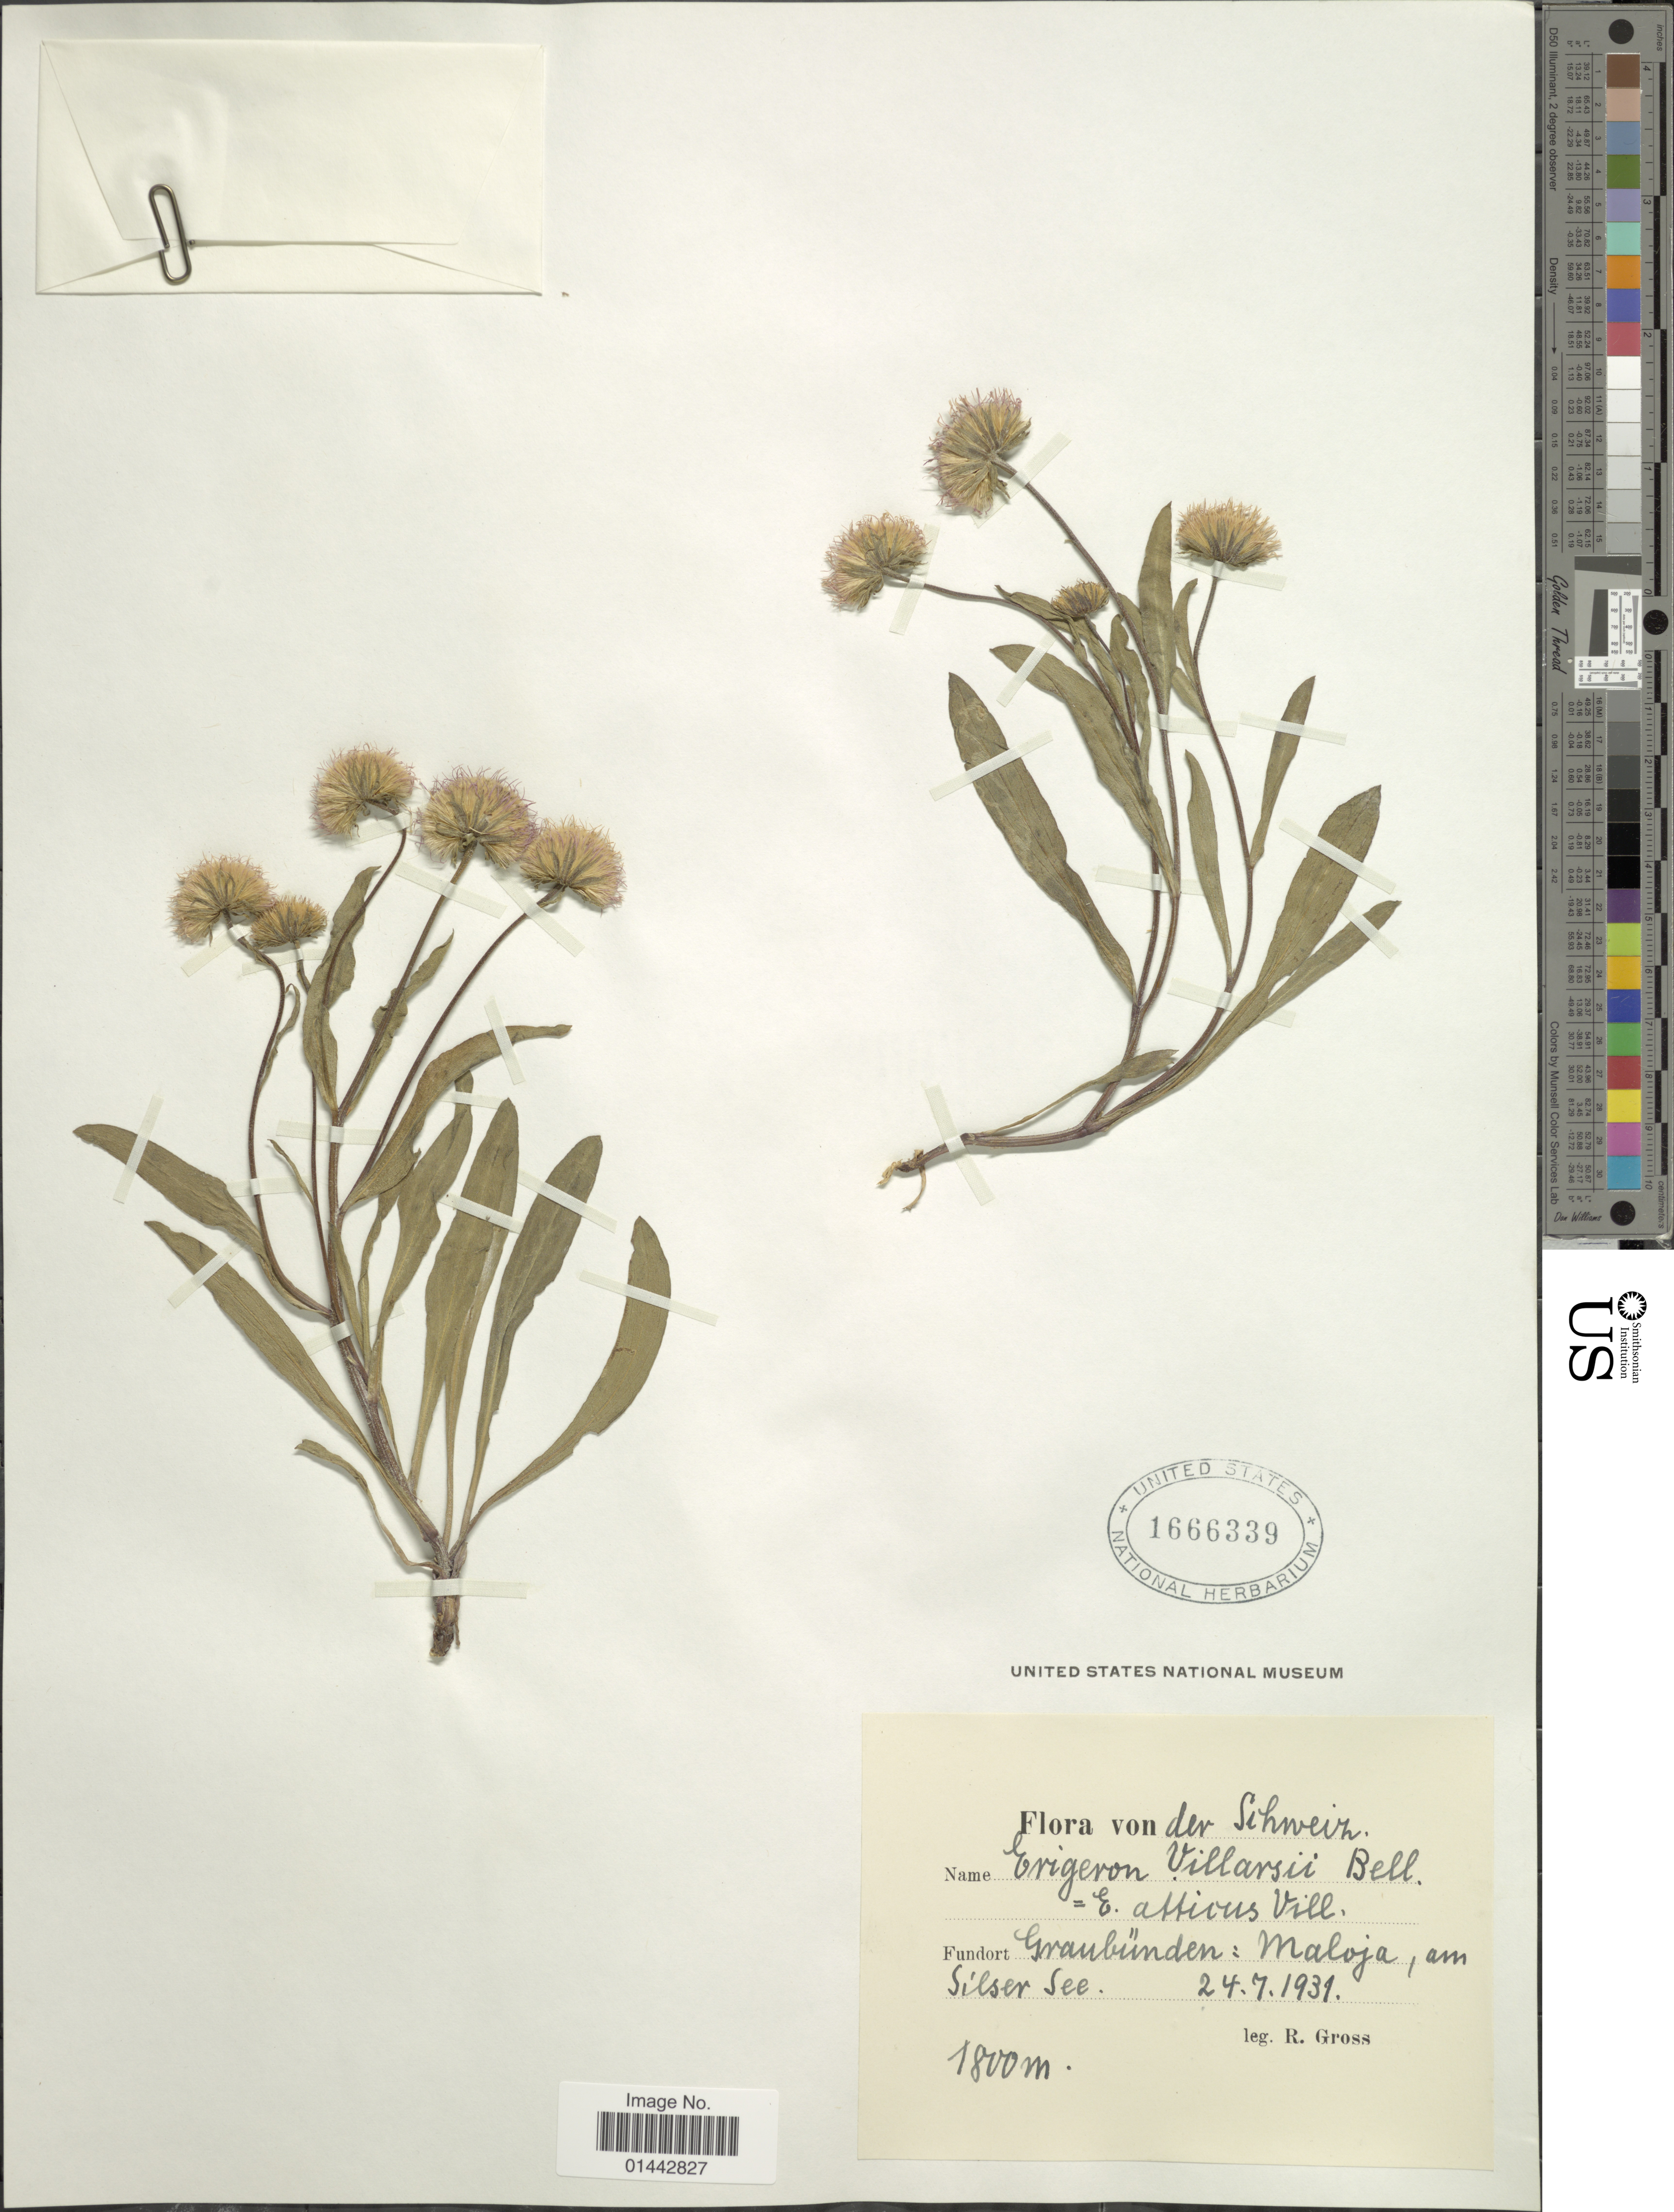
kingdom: Plantae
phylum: Tracheophyta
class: Magnoliopsida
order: Asterales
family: Asteraceae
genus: Erigeron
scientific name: Erigeron villarsii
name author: Bellardi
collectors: R. Gross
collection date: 1931-07-24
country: Switzerland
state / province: Graubunden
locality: Maloja, am Silser See.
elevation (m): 1800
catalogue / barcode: US 1666339